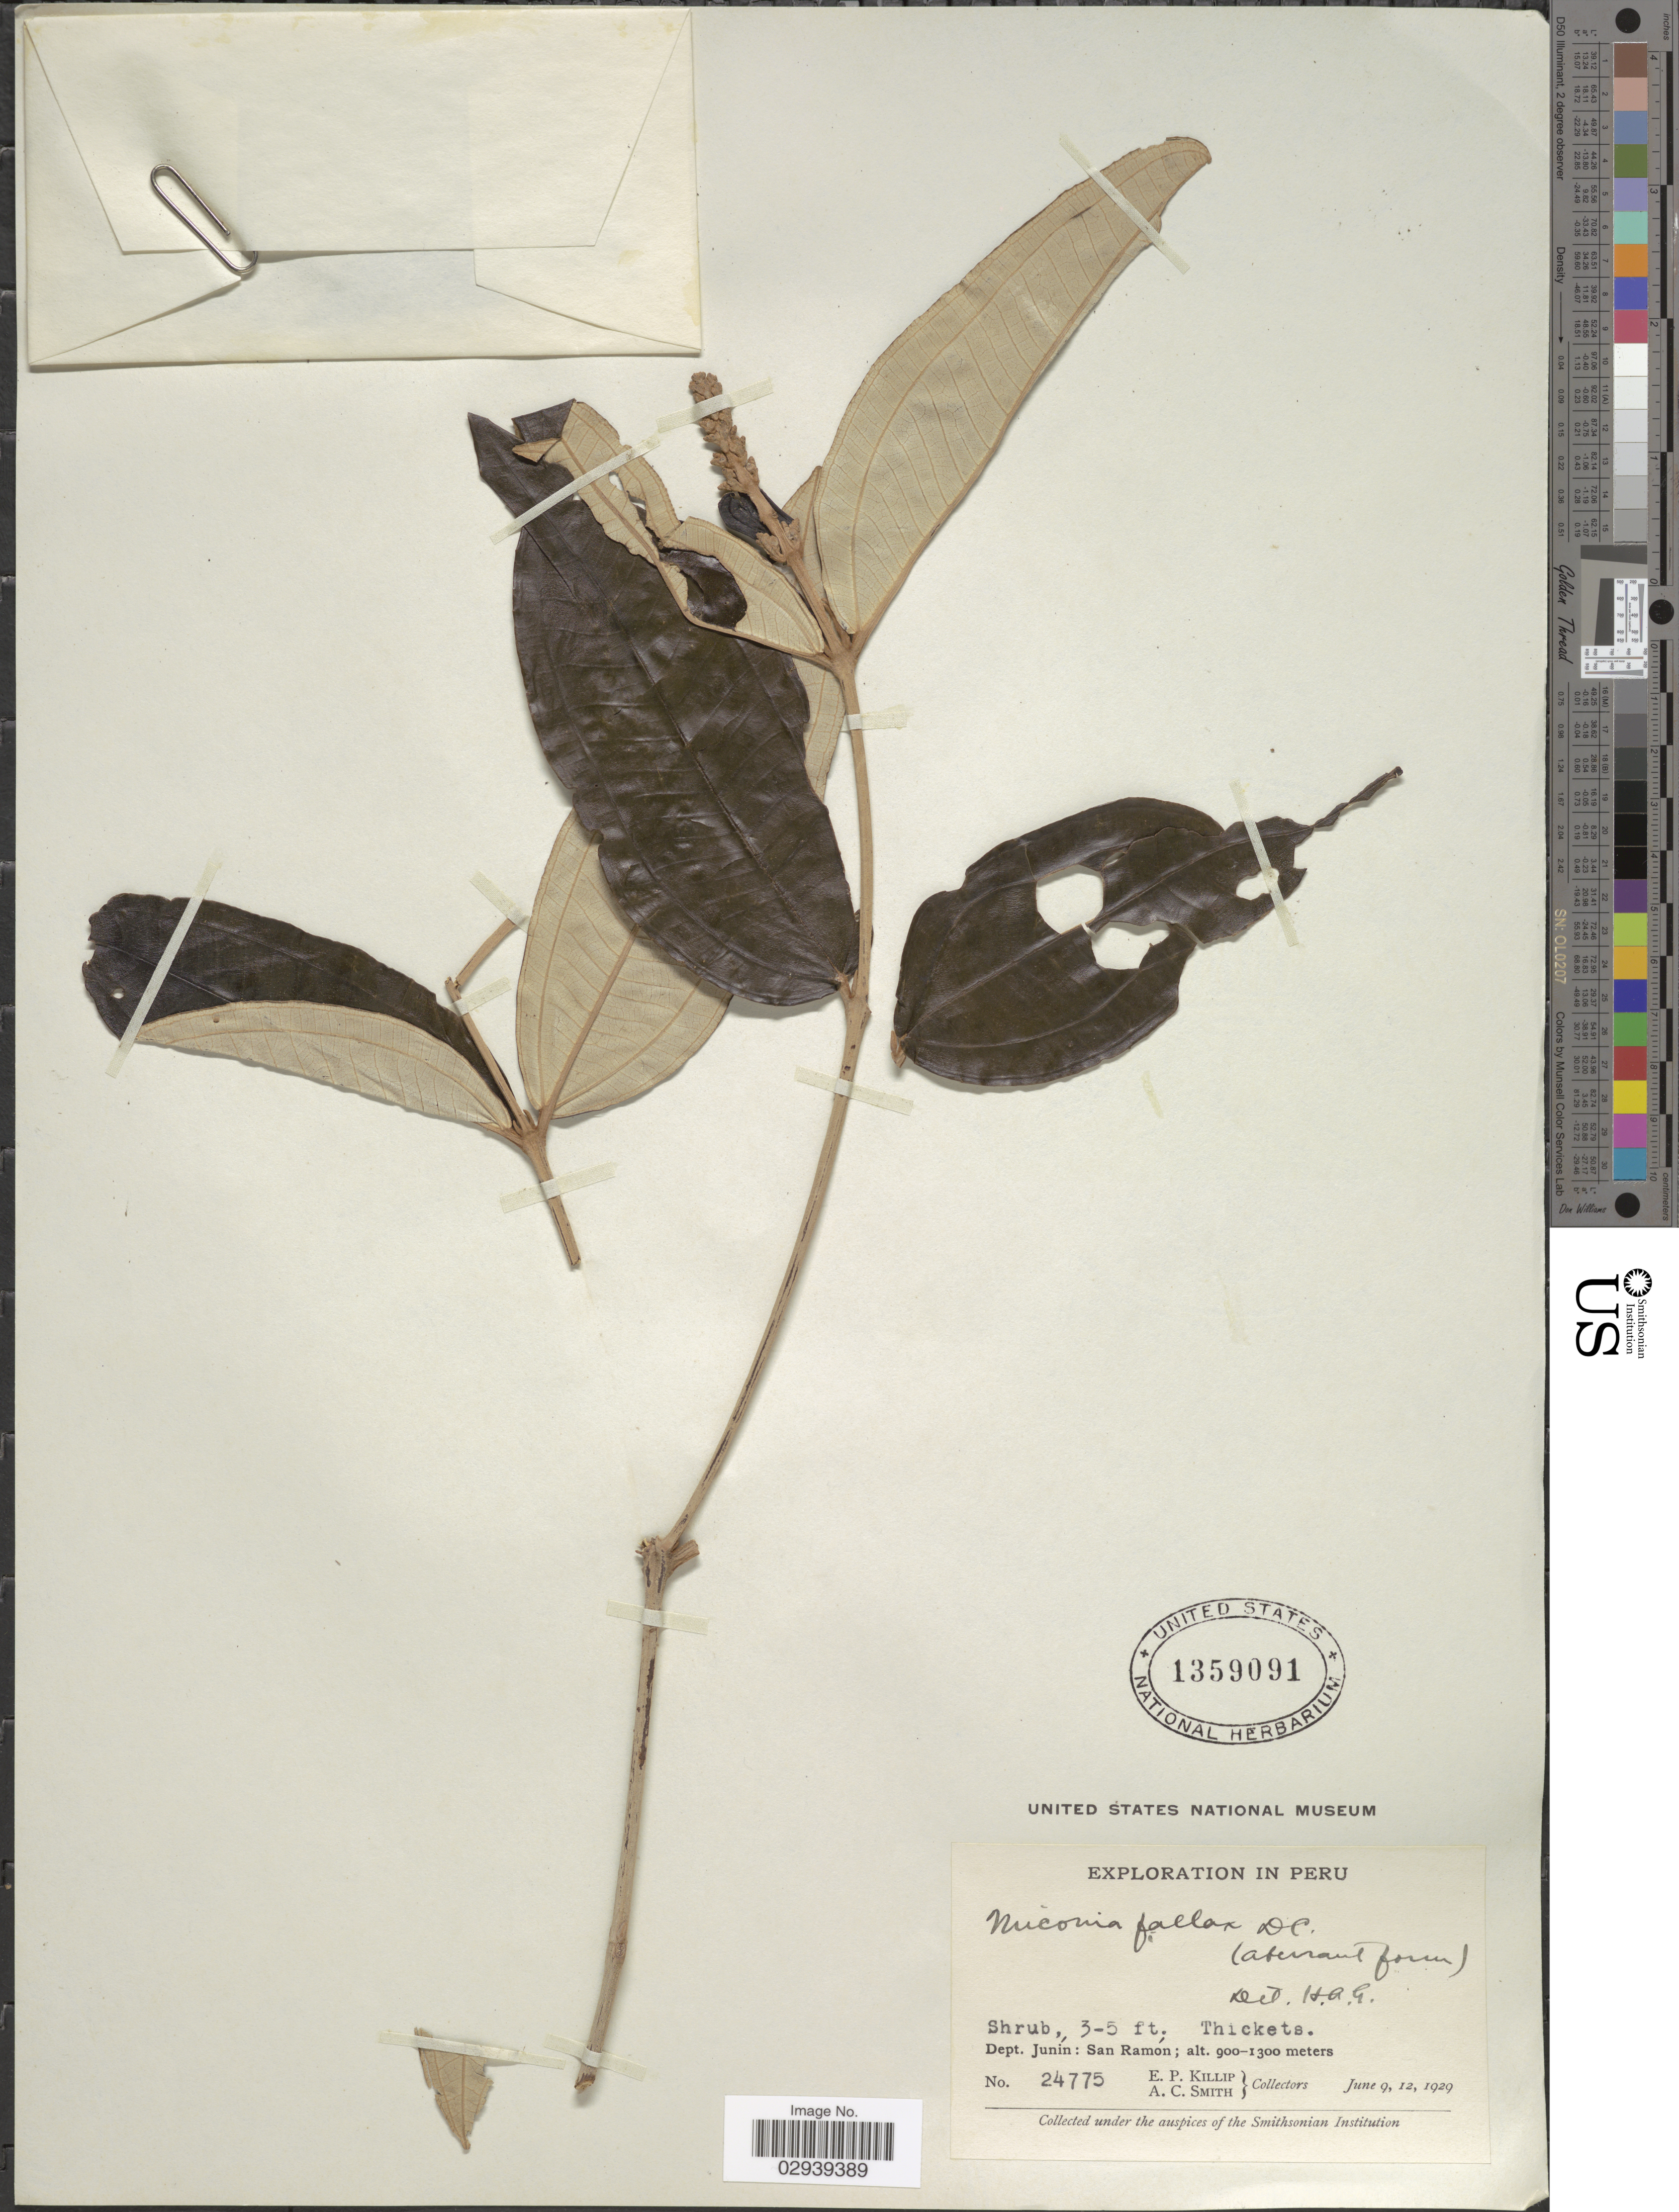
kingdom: Plantae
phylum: Tracheophyta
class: Magnoliopsida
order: Myrtales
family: Melastomataceae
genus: Miconia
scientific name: Miconia fallax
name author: DC.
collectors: E. P. Killip & A. C. Smith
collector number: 24775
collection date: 1929-06-09/1929-06-12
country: Peru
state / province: Junín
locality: Dept. Junín: San Ramón.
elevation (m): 900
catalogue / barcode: US 1359091